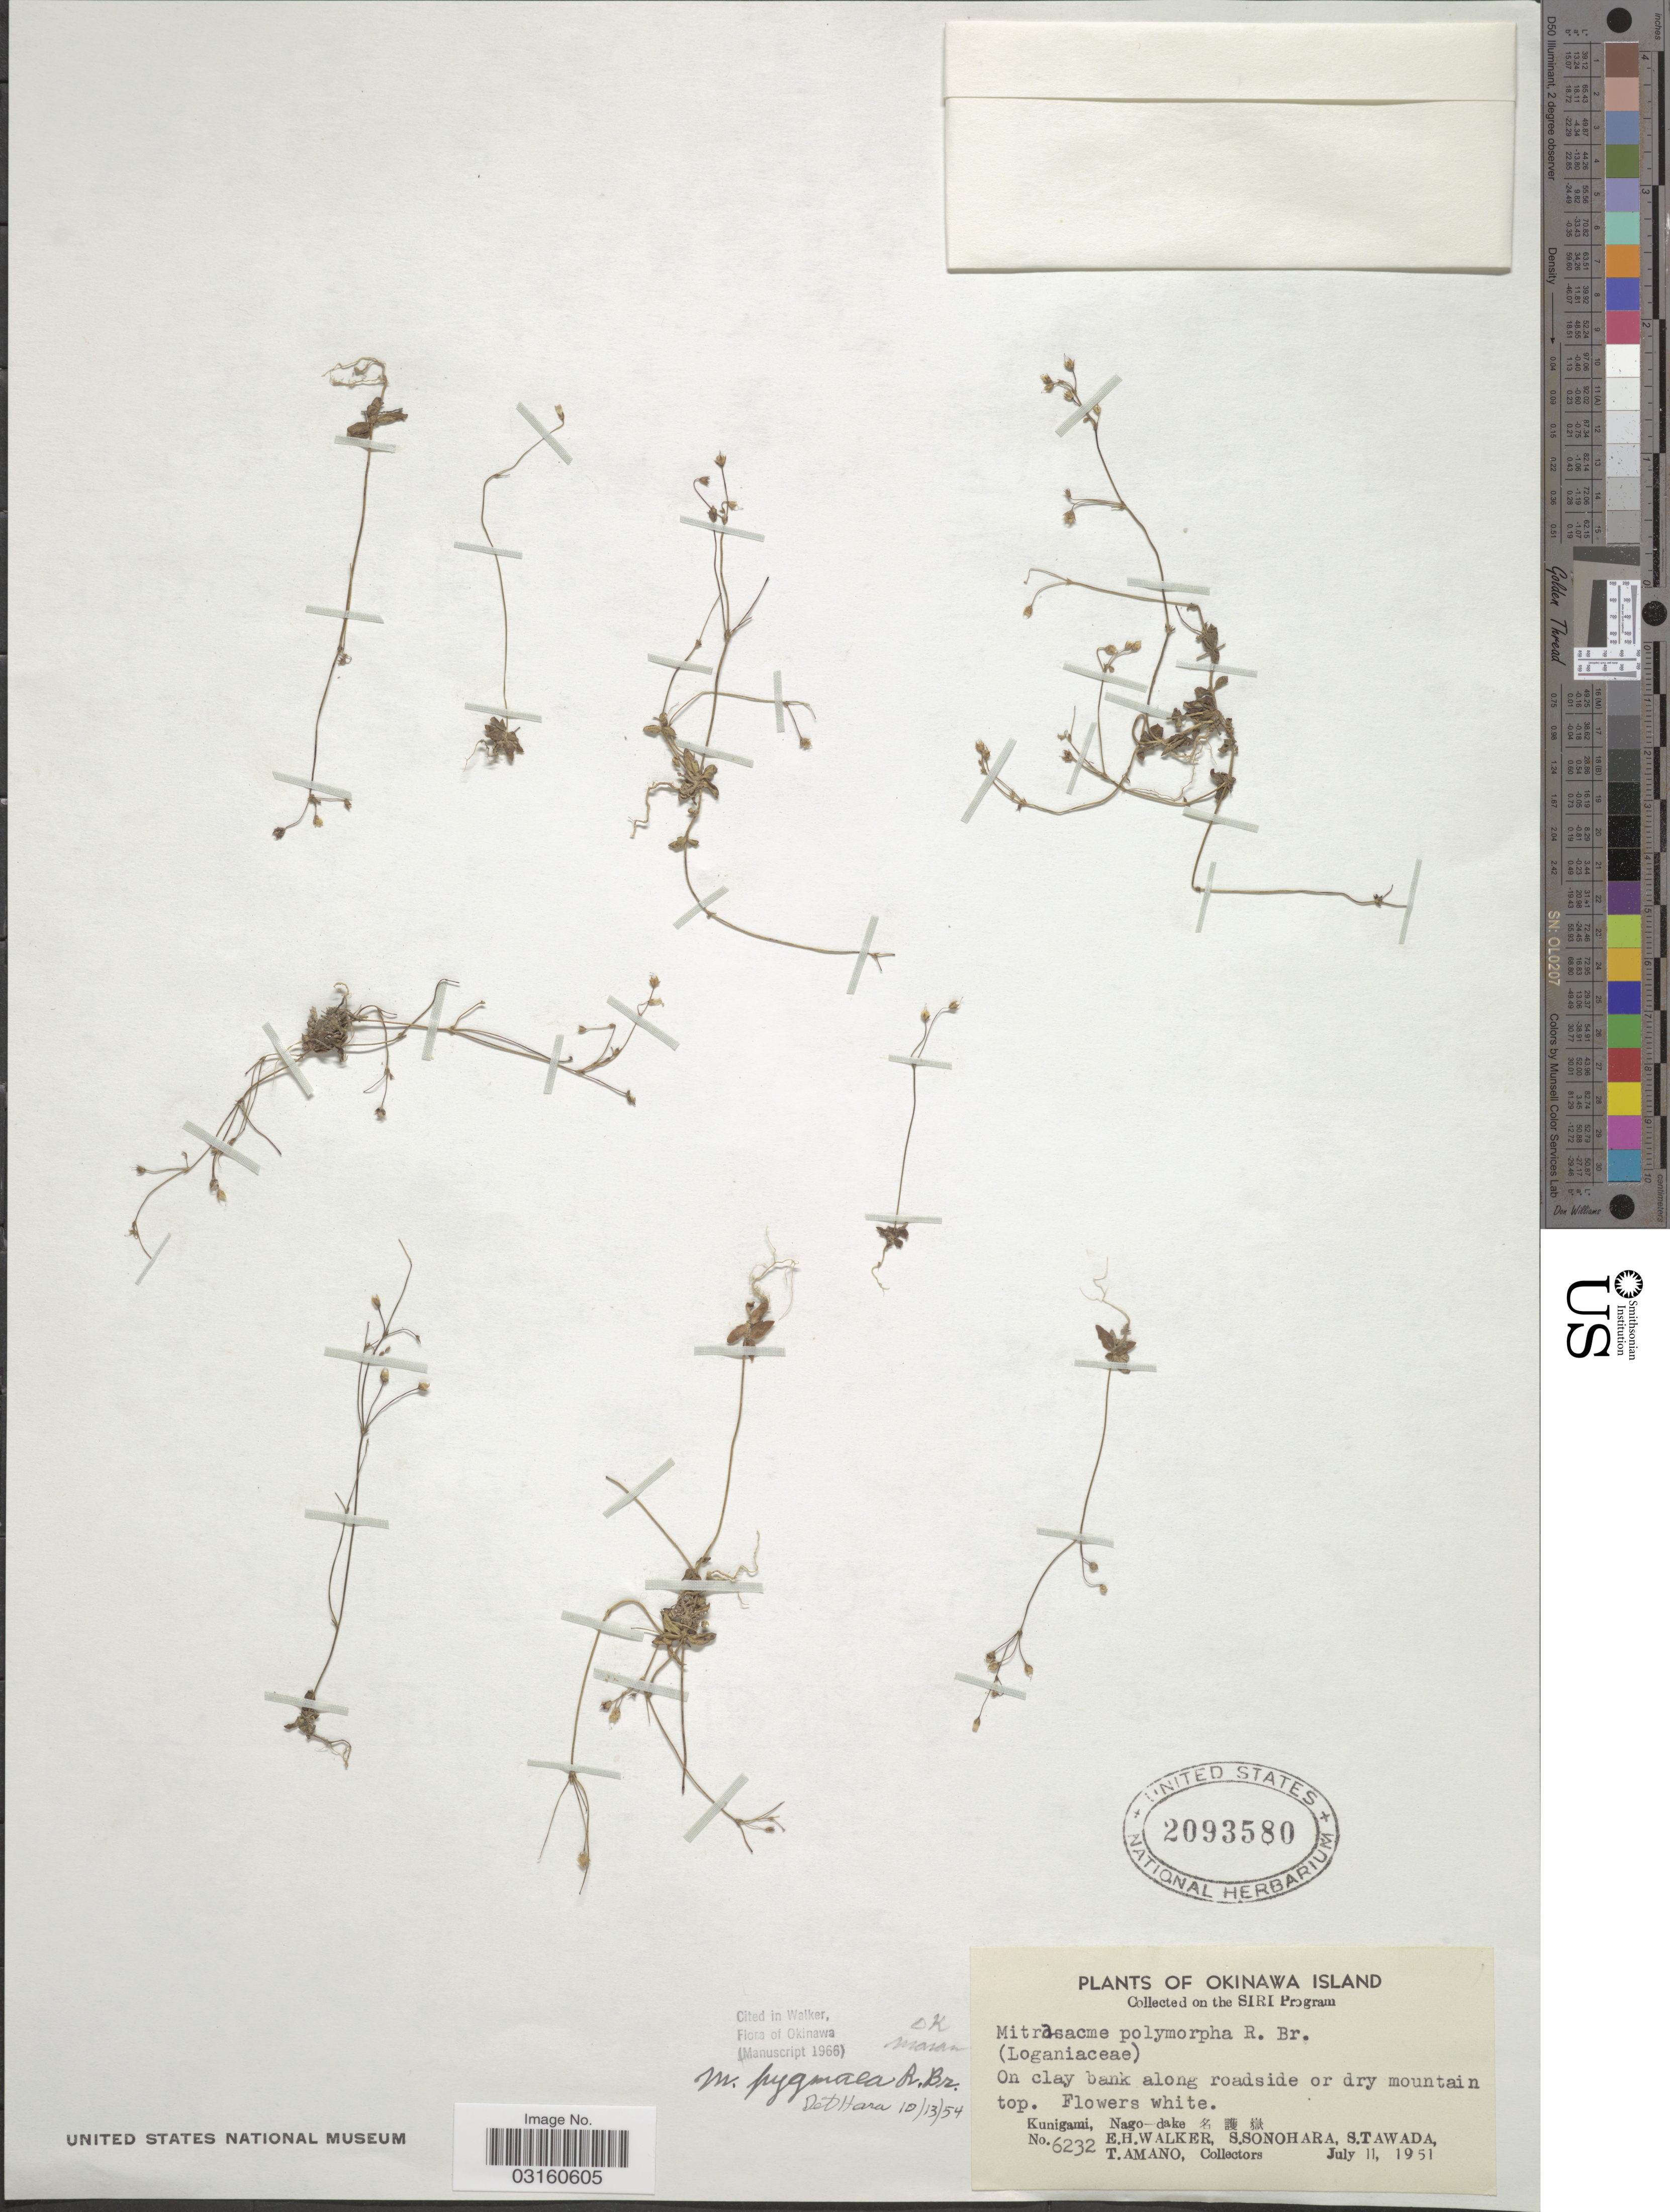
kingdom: Plantae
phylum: Tracheophyta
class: Magnoliopsida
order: Gentianales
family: Loganiaceae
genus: Mitrasacme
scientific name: Mitrasacme pygmaea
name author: R. Br.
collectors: E. H. Walker, S. Sonohara, S. Tawada & T. Amano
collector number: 6232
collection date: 1951-07-11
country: Japan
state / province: Okinawa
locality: Okinawa Island. On clay bank along roadside or dry mountain top. Kunigami, Nago-dake X.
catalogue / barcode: US 2093580